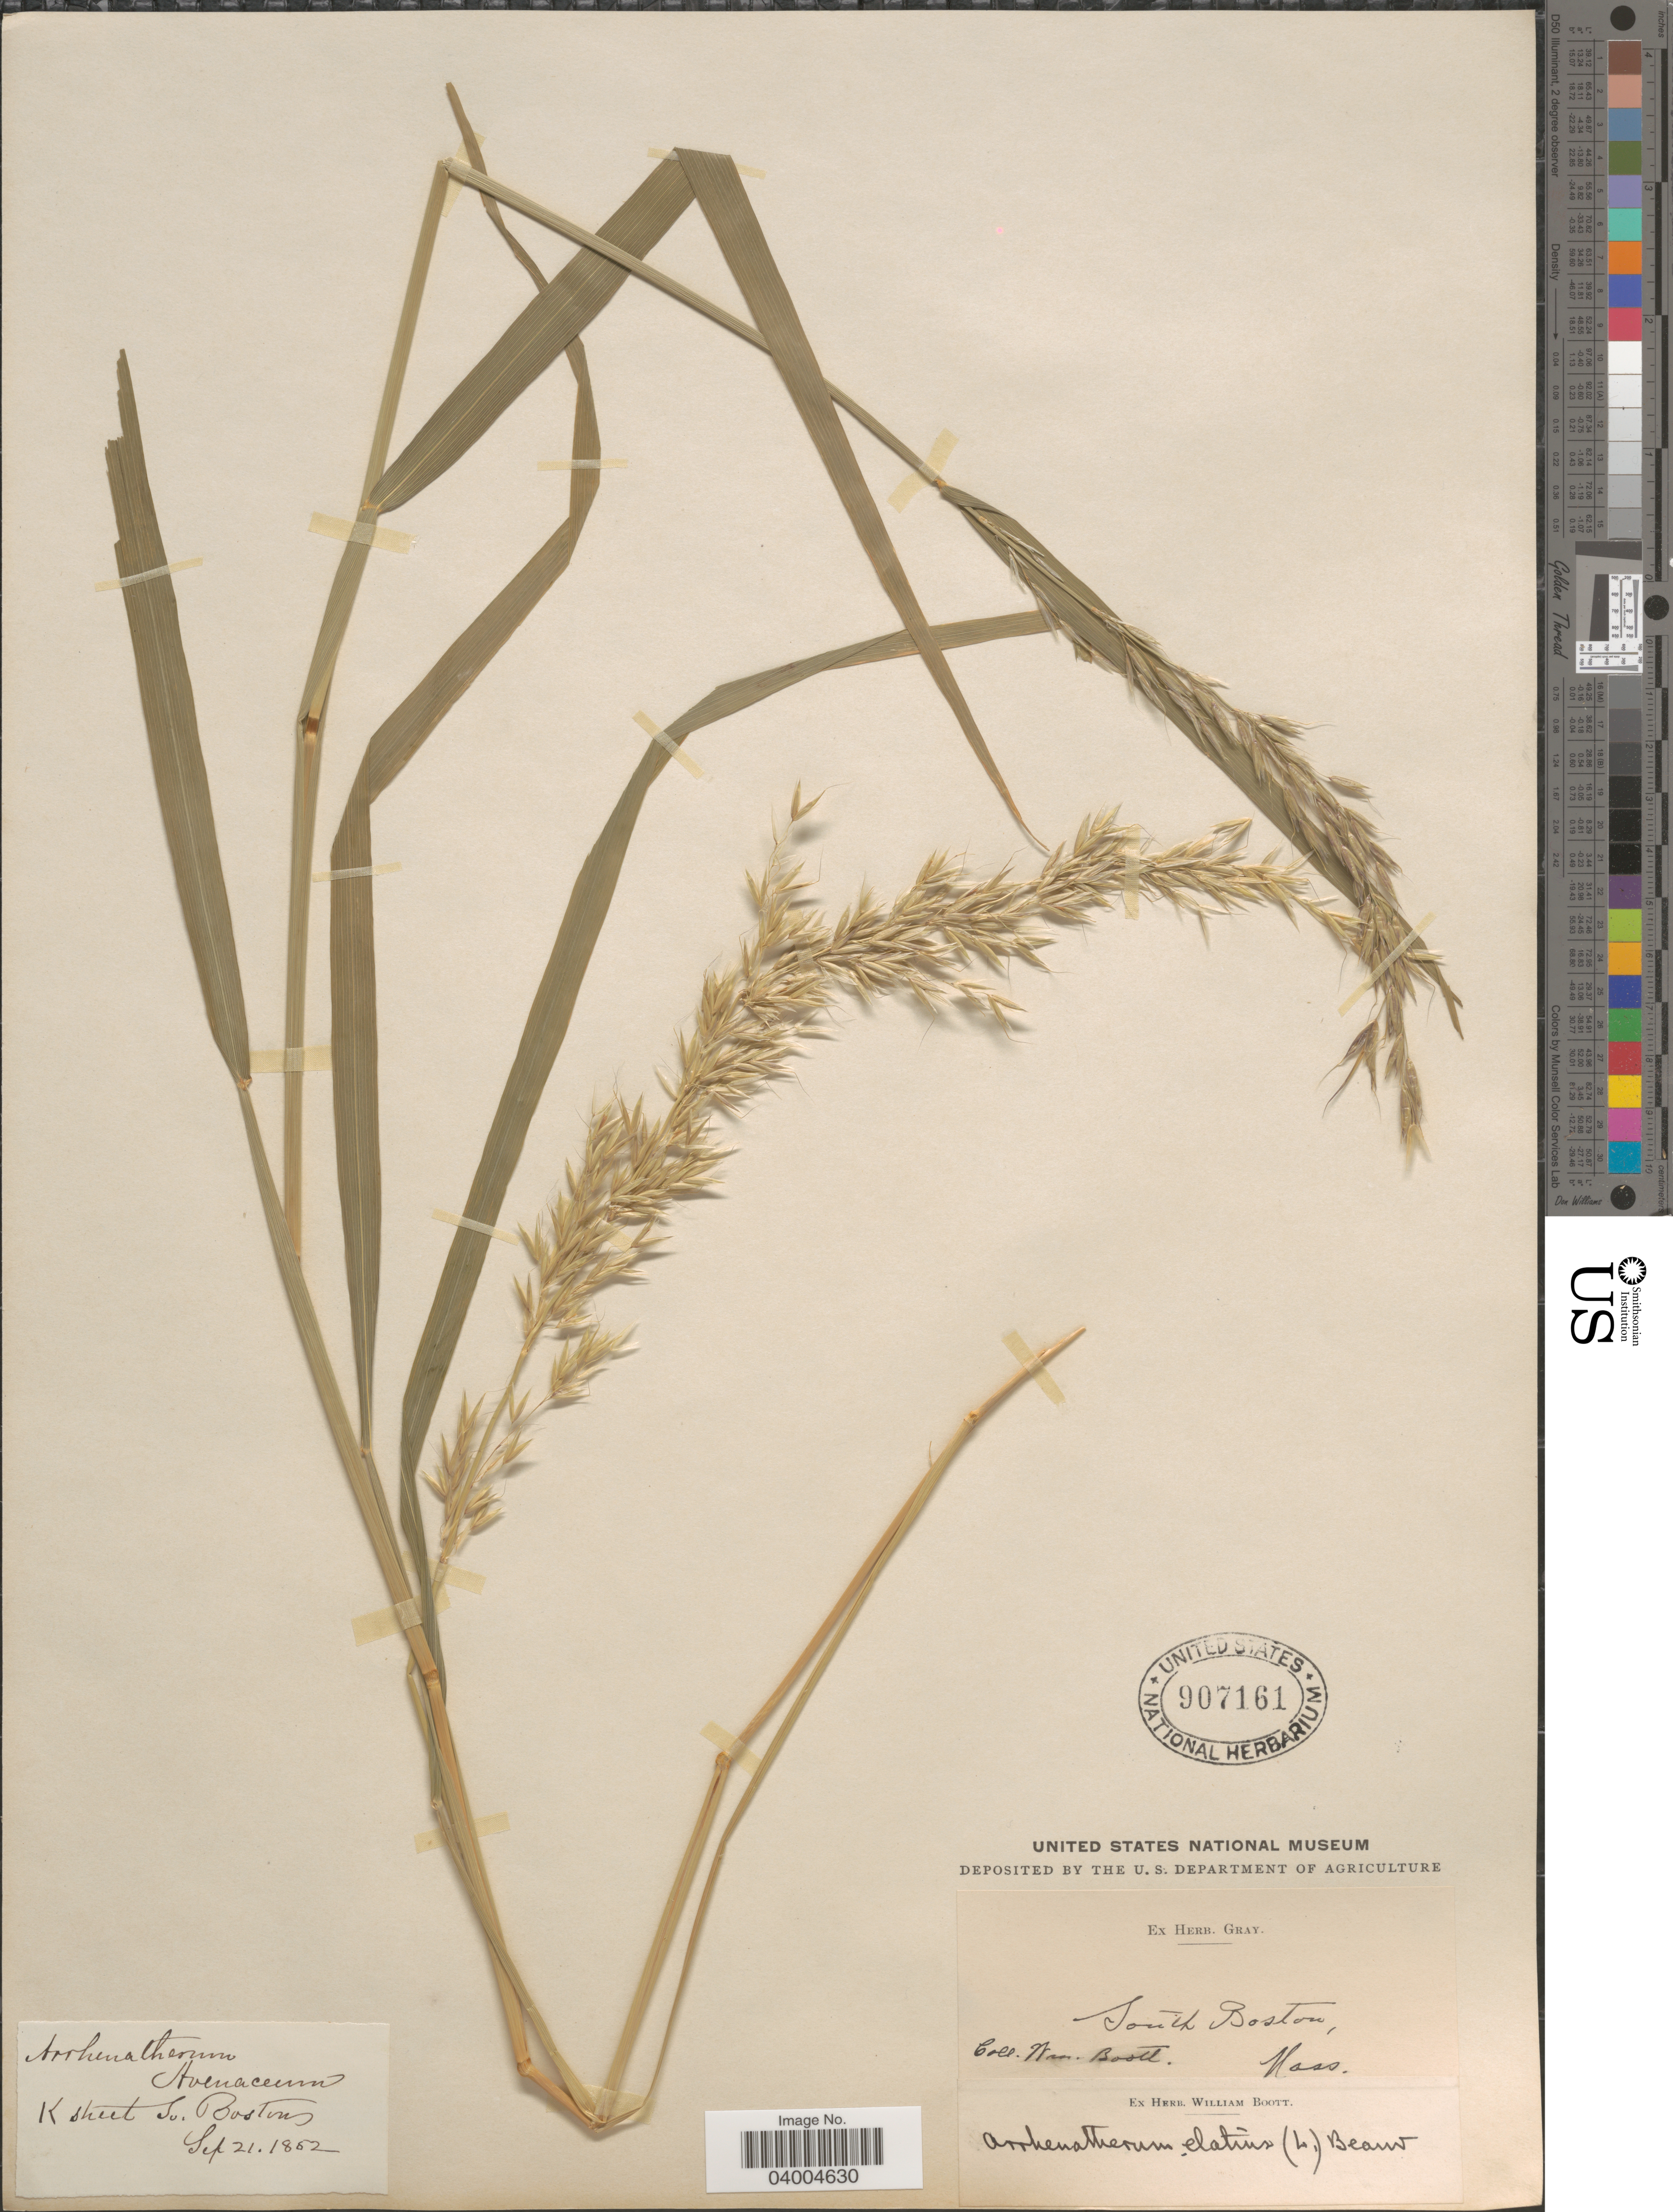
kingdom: Plantae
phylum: Tracheophyta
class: Liliopsida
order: Poales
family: Poaceae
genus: Arrhenatherum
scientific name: Arrhenatherum elatius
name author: (L.) J. Presl & C. Presl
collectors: W. Boott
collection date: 1852-09-21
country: United States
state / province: Massachusetts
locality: South Boston.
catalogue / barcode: US 907161